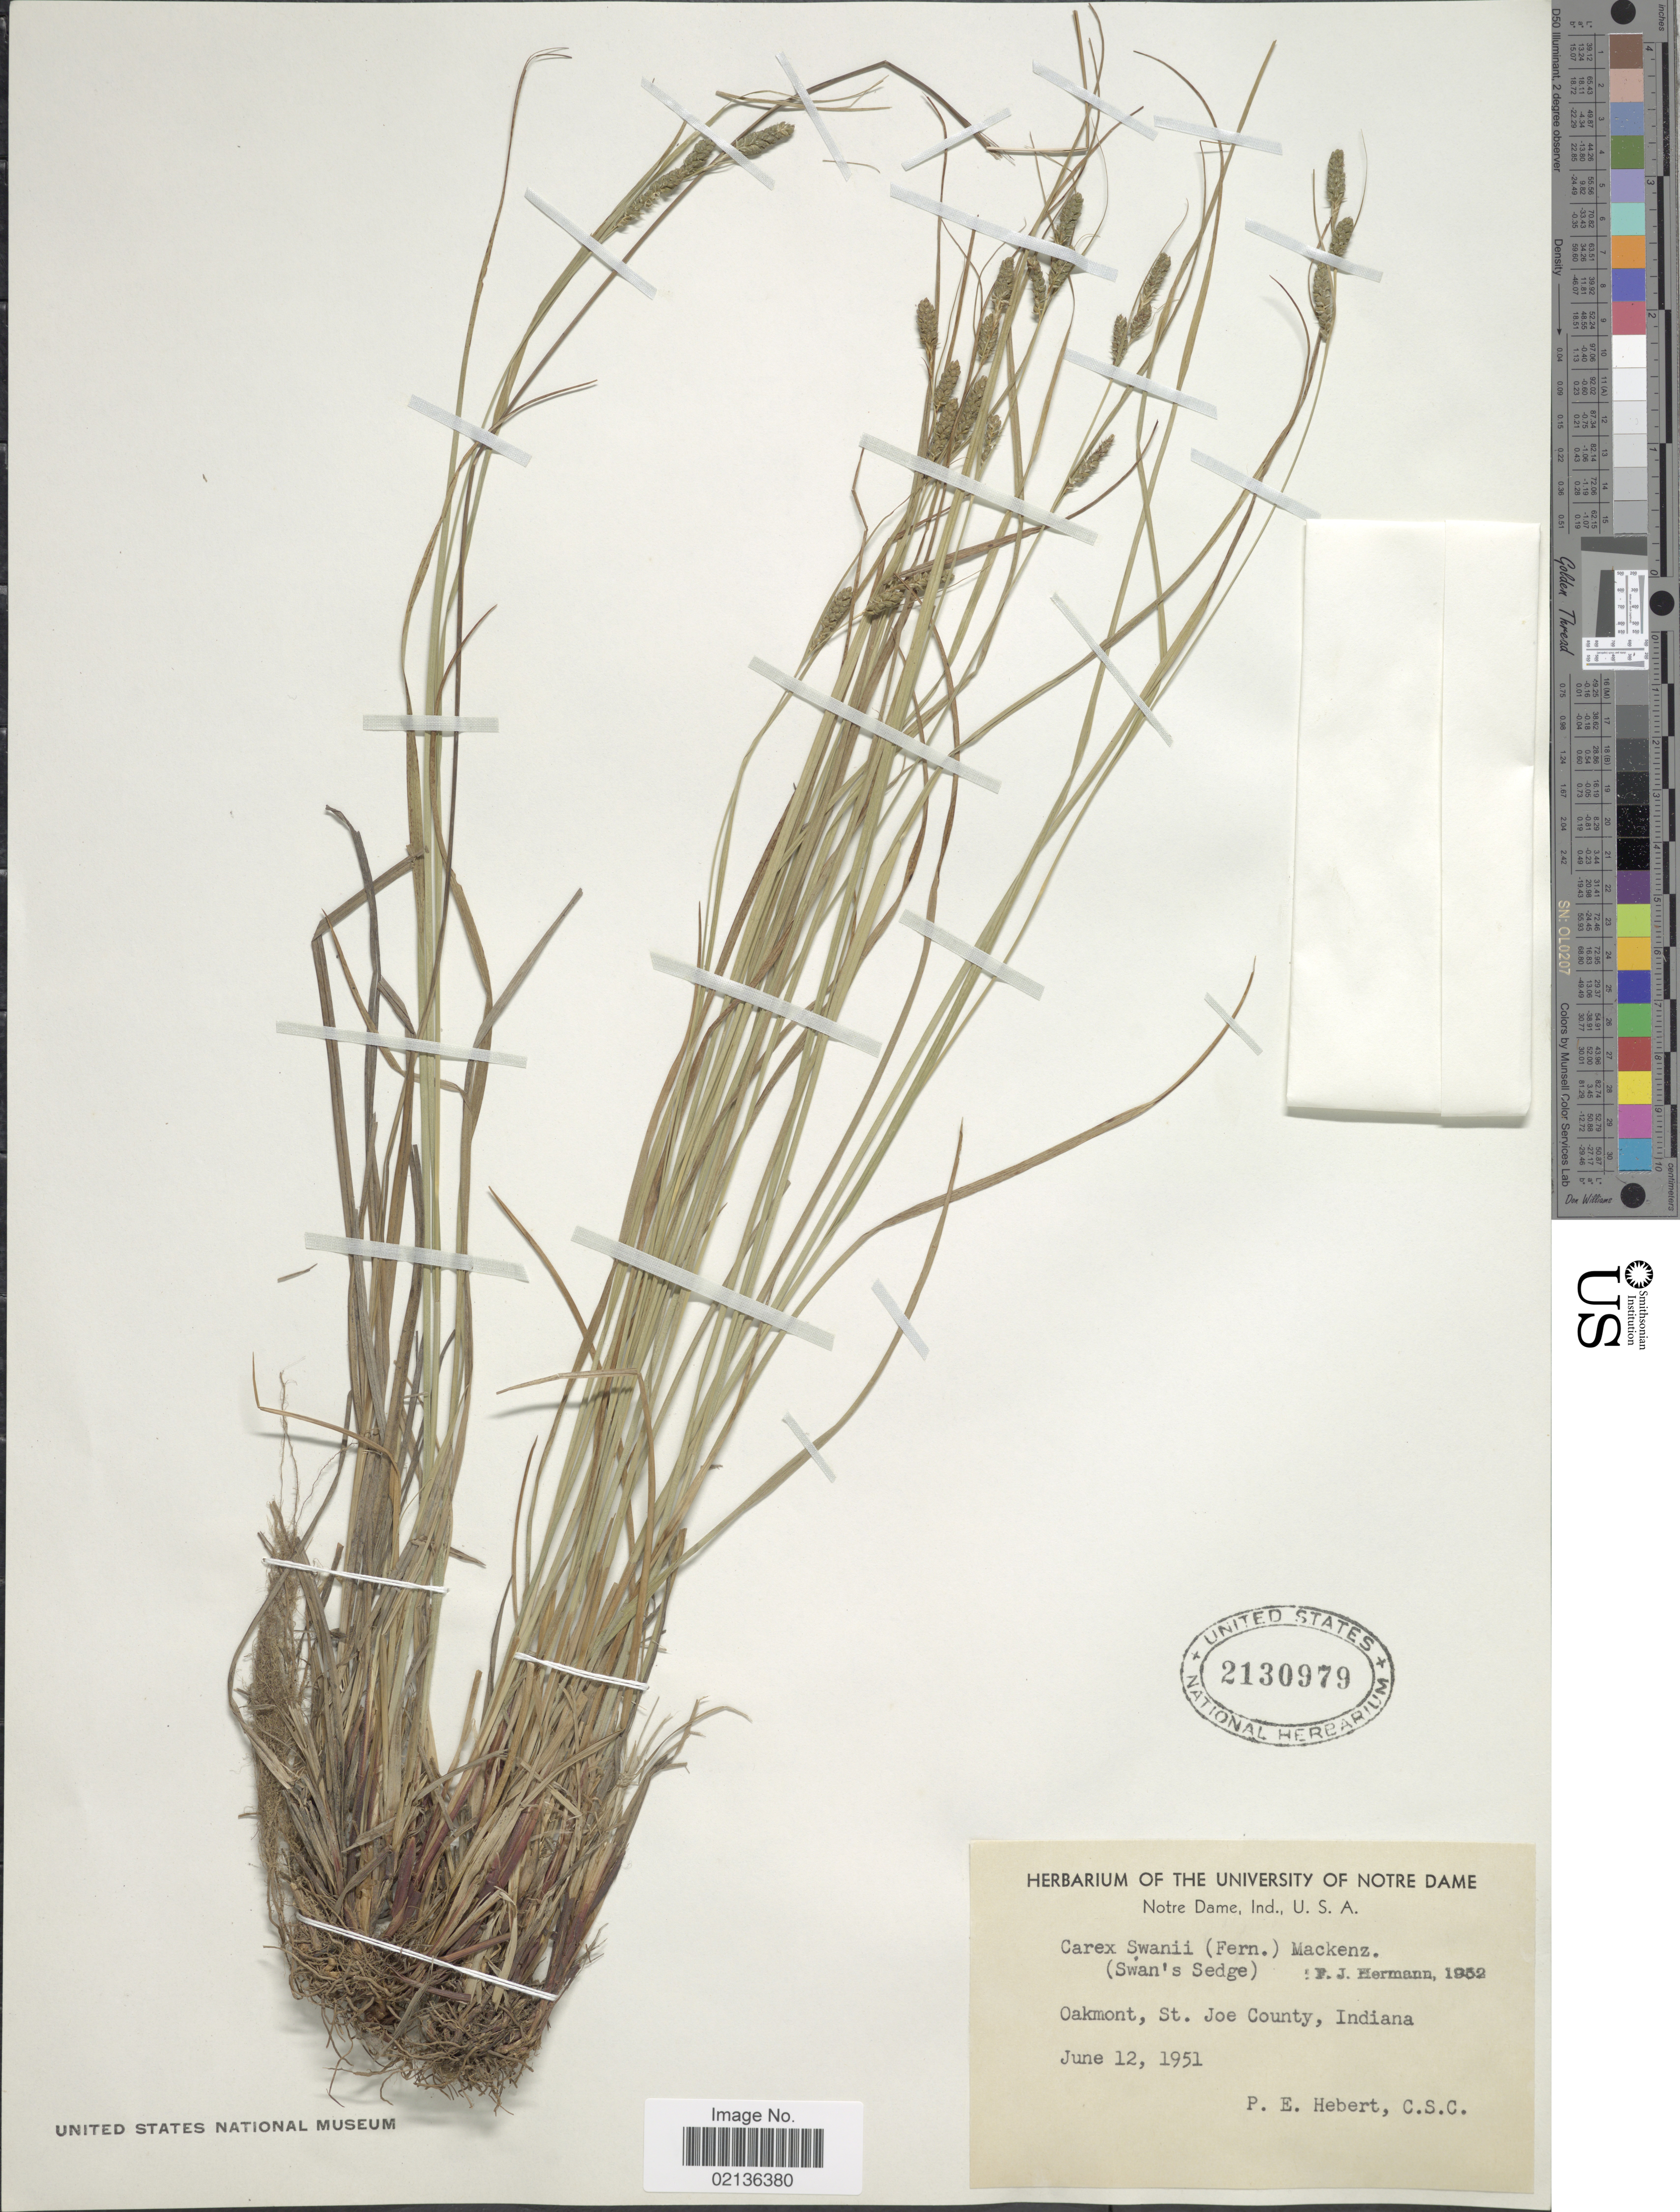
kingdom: Plantae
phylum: Tracheophyta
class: Liliopsida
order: Poales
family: Cyperaceae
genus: Carex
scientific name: Carex swanii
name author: (Fernald) Mack.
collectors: P. Hebert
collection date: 1951-06-12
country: United States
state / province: Indiana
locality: Notre Dame, Ind., U.S.A., Oakmont, St. Joe County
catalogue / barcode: US 2130979